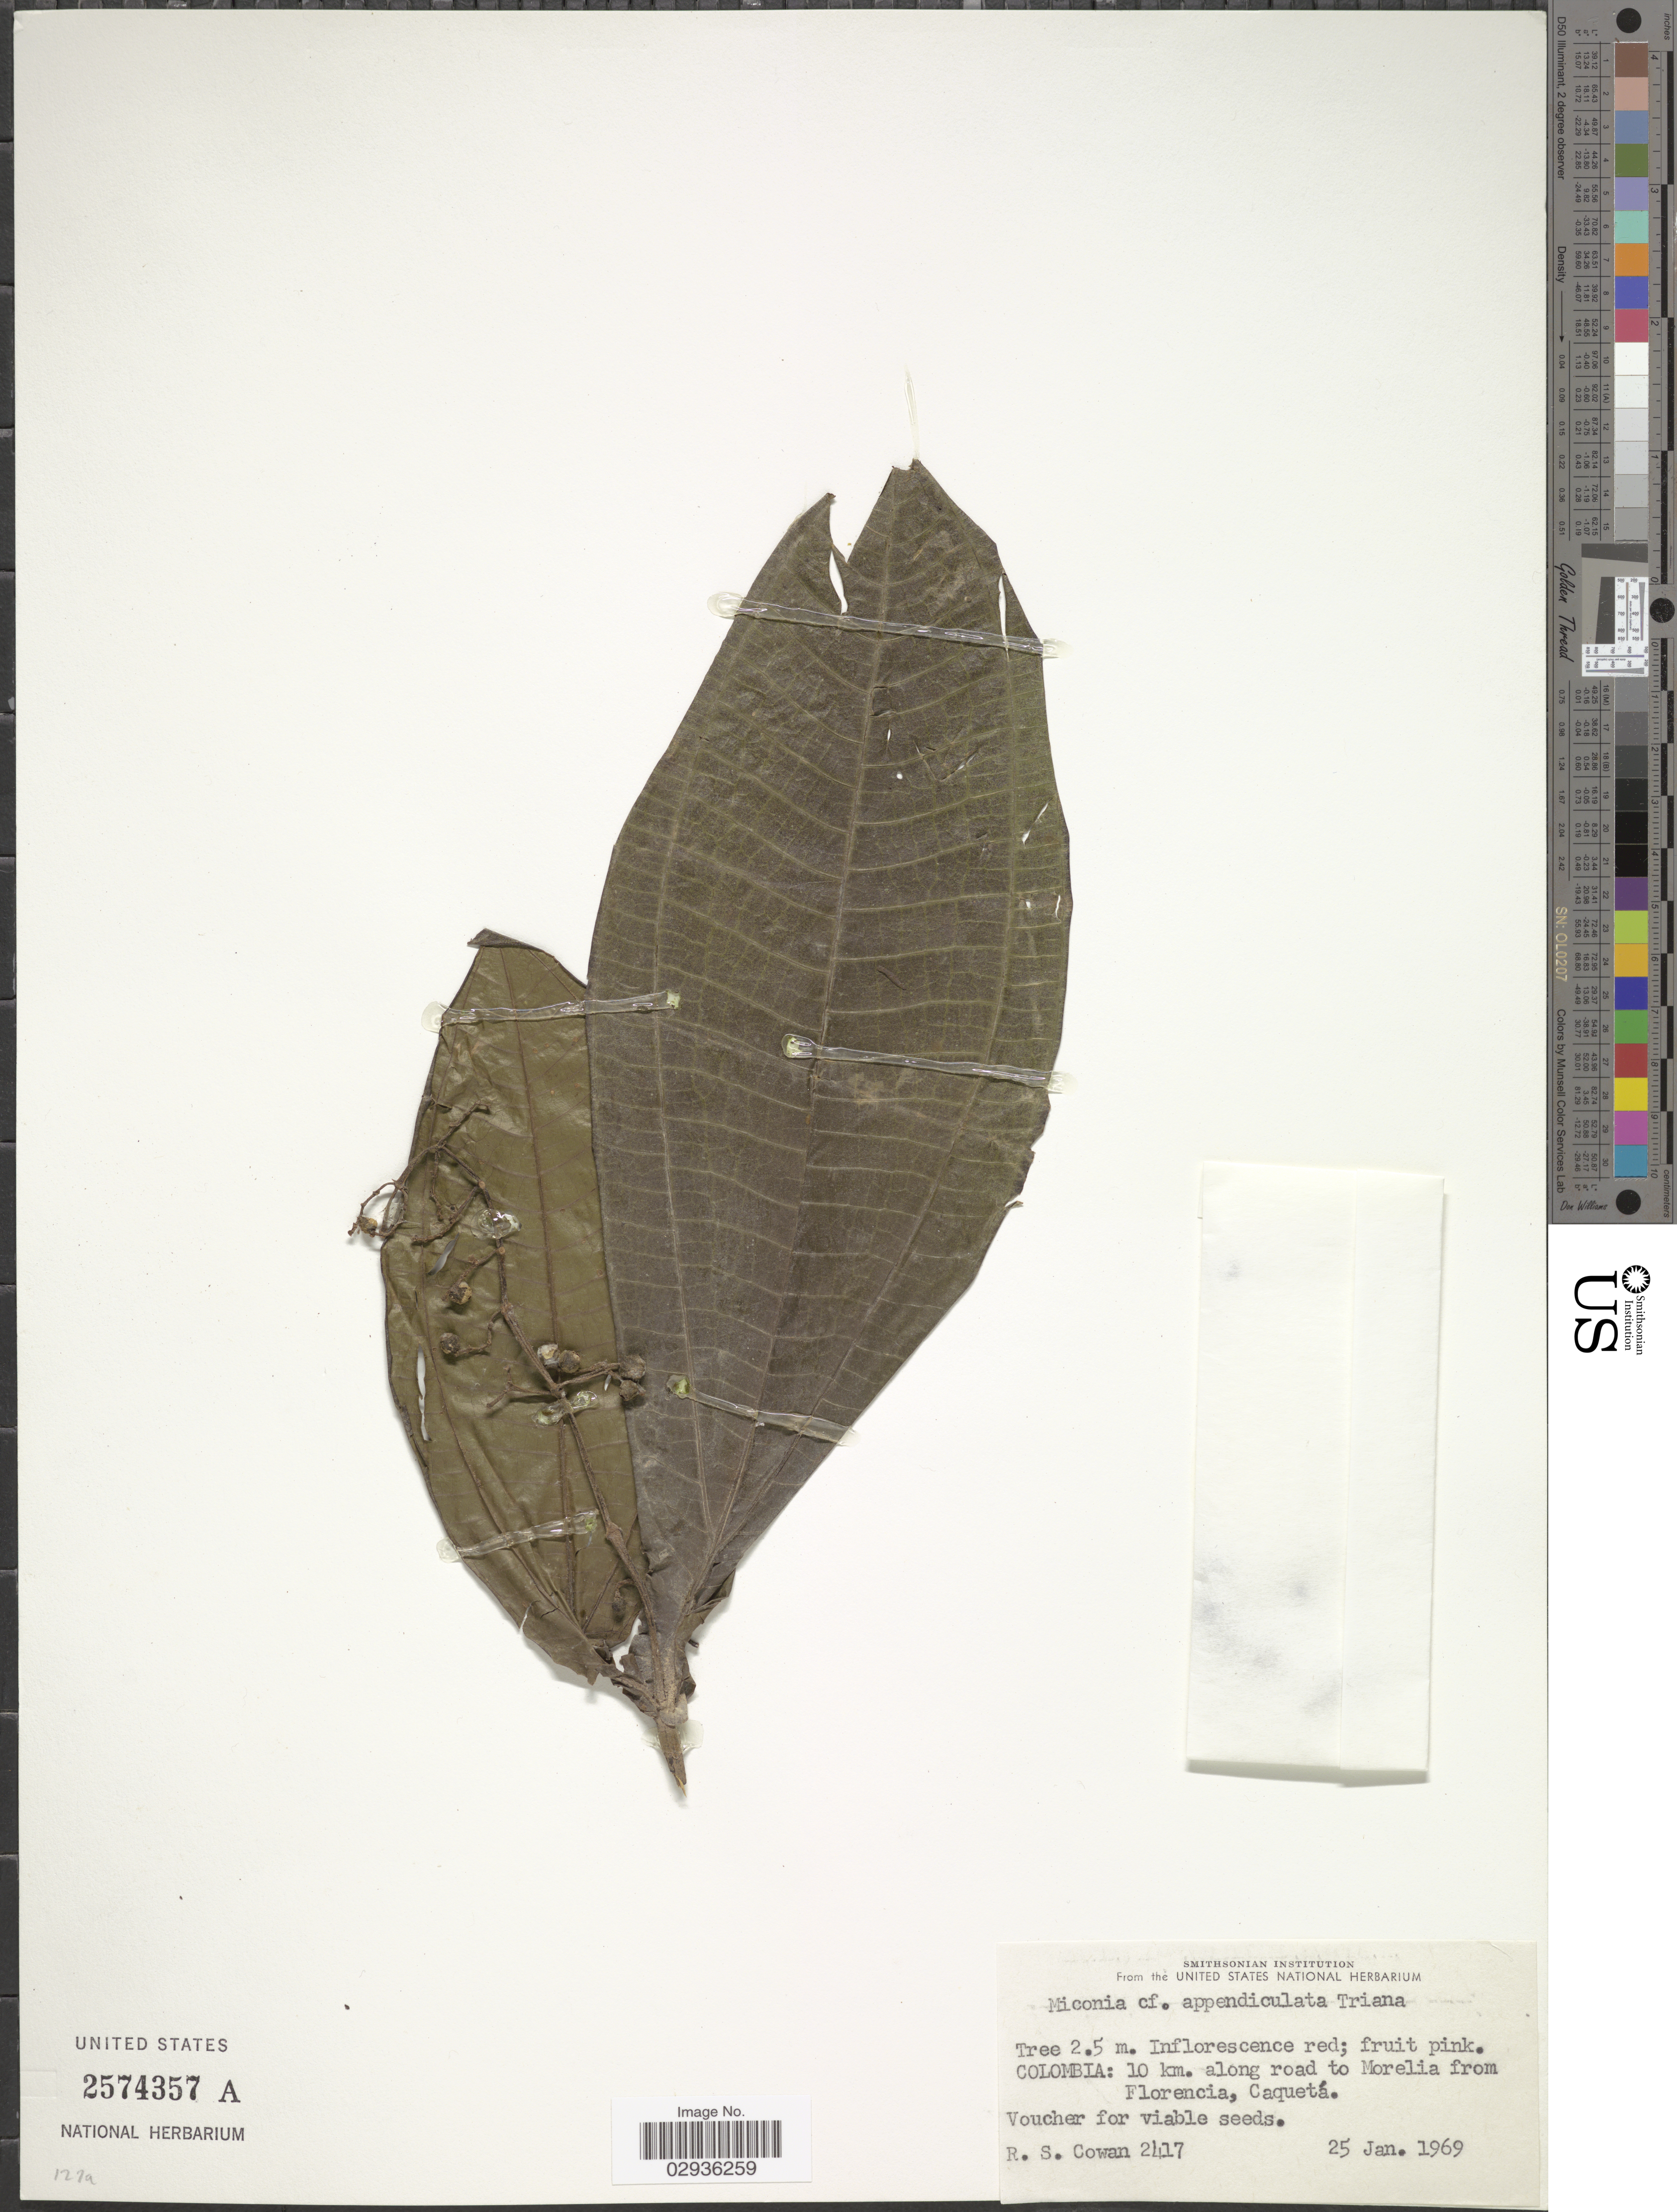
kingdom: Plantae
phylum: Tracheophyta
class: Magnoliopsida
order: Myrtales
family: Melastomataceae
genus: Miconia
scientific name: Miconia appendiculata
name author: Triana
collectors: R. S. Cowan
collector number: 2417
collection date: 1969-01-25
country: Colombia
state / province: Caquetá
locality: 10 km. along road to Morelia from Florencia.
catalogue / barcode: US 2574357A